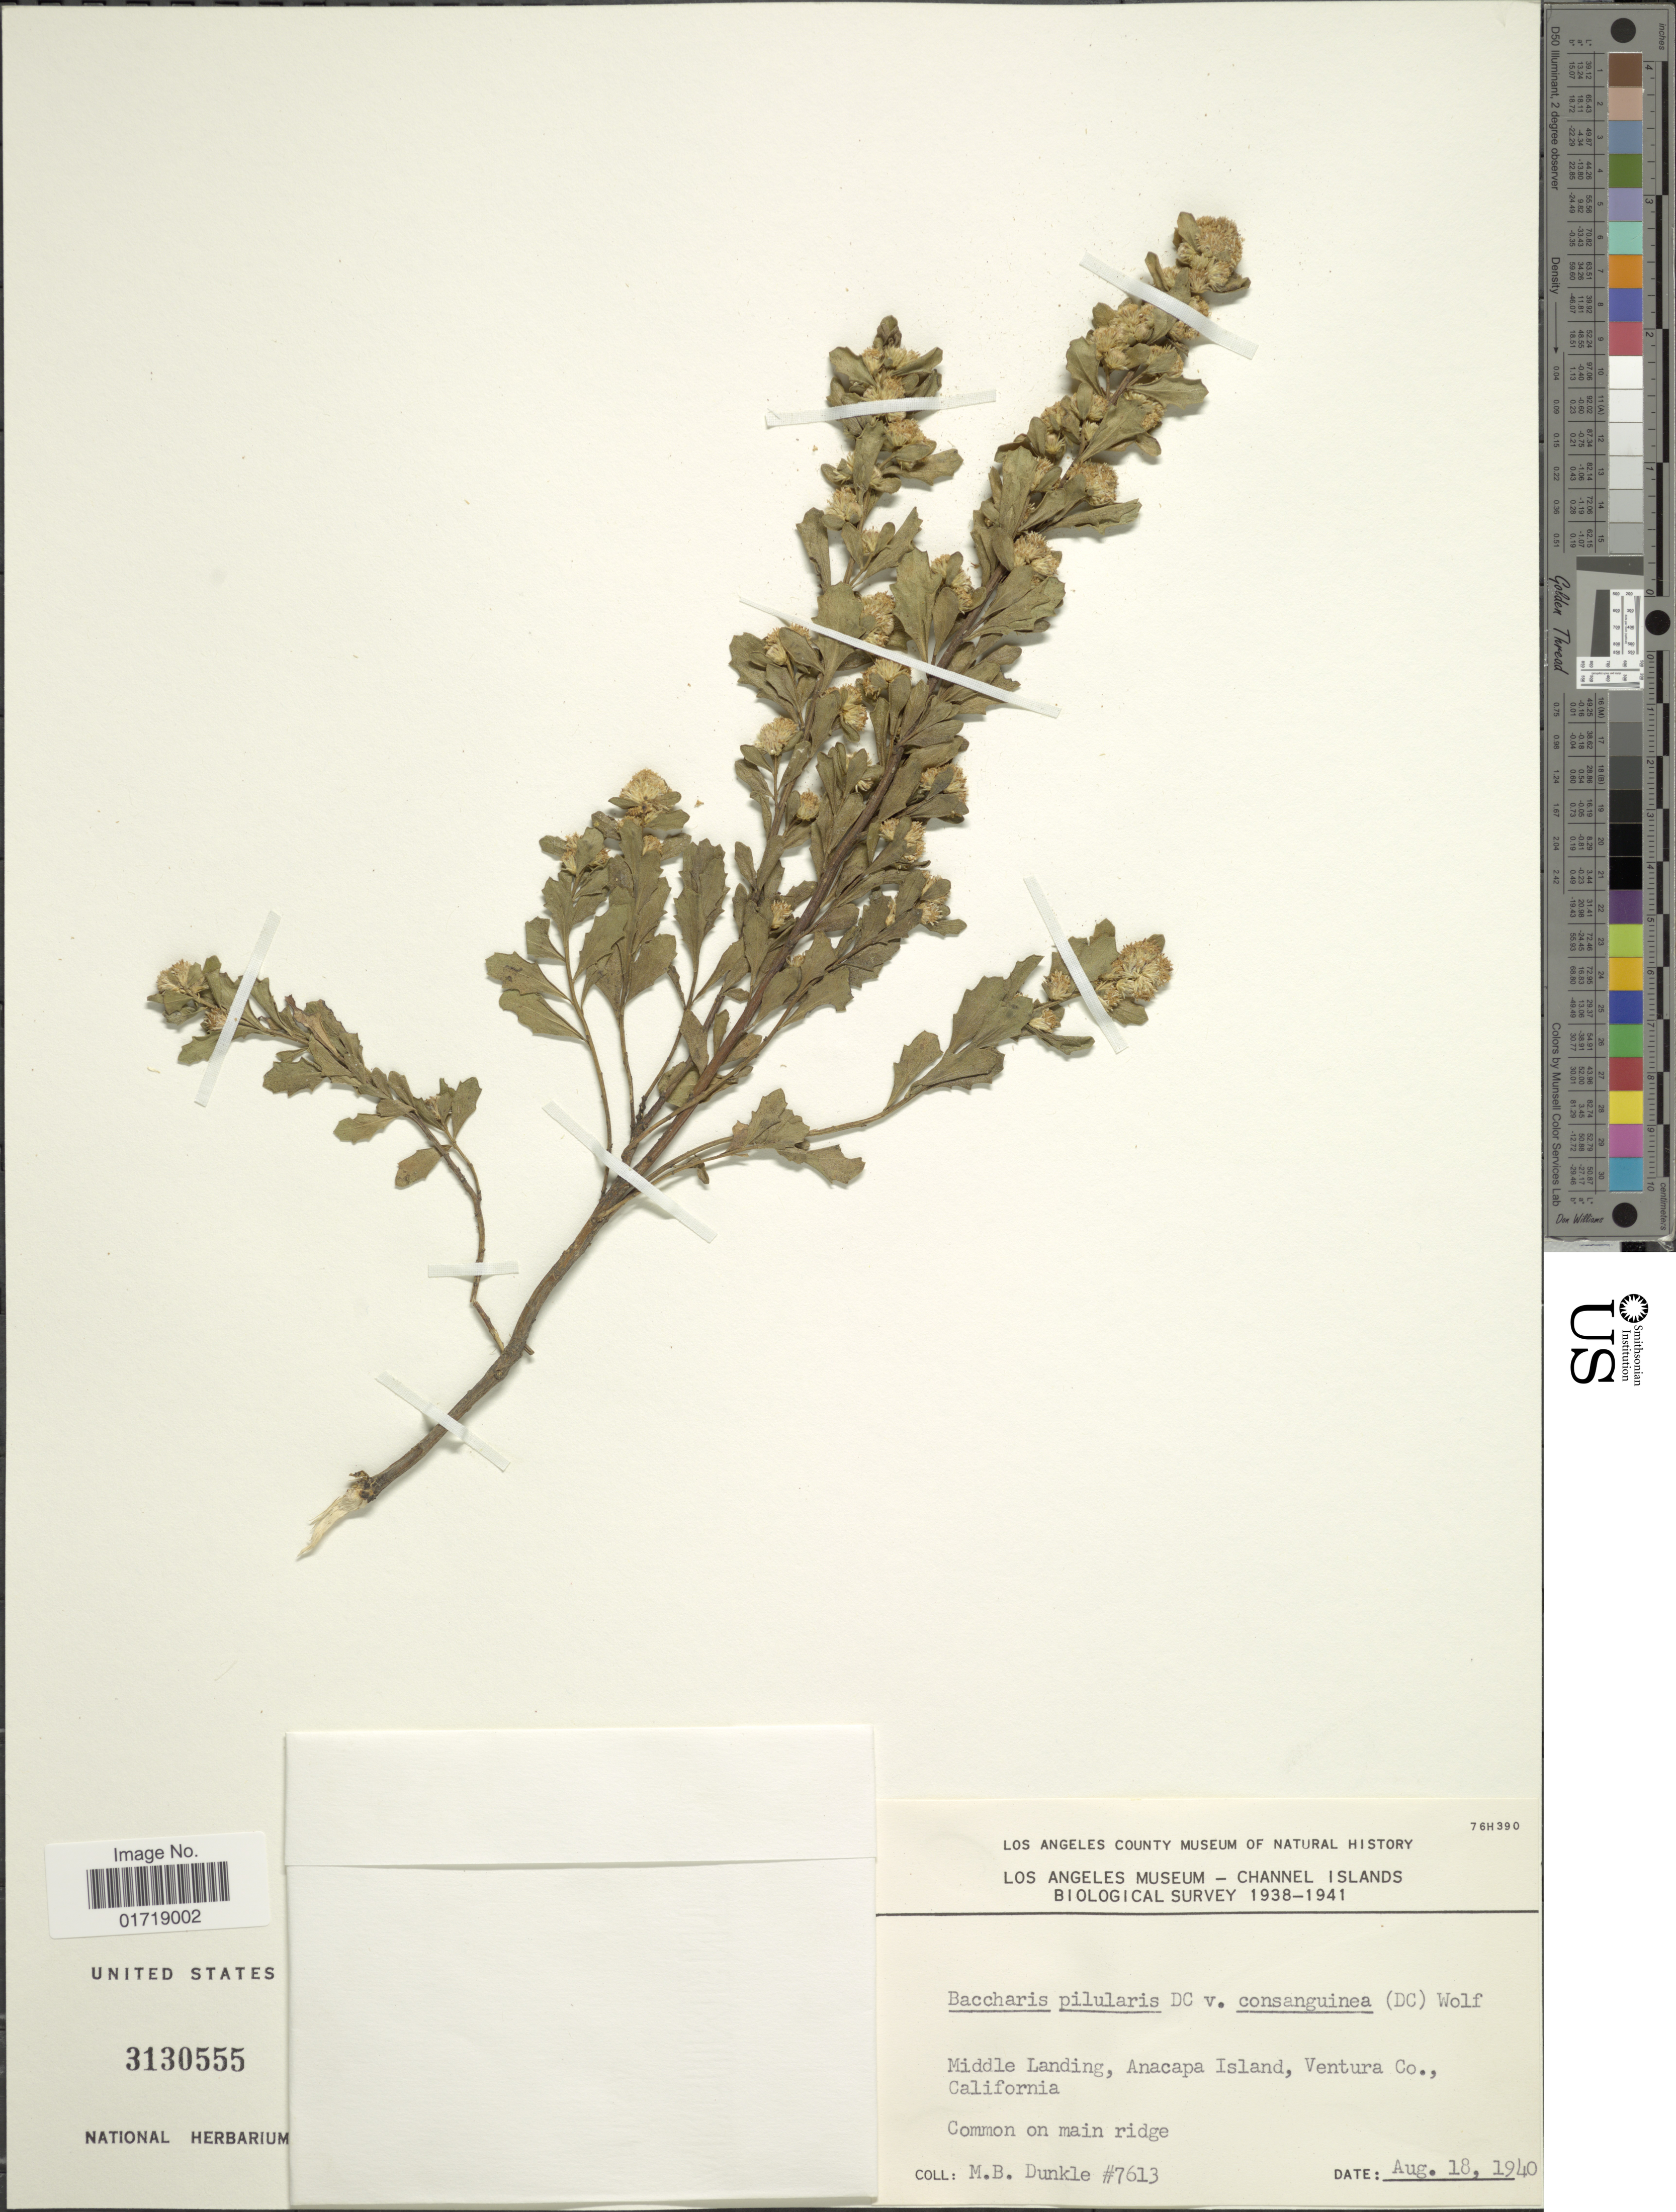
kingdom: Plantae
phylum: Tracheophyta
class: Magnoliopsida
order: Asterales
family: Asteraceae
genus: Baccharis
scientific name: Baccharis pilularis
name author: DC.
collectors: M. Dunkle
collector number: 7613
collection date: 1940-08-18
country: United States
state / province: California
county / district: Ventura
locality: Middle Landing, Anacapa Island, Ventura Co., California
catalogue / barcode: US 3130555